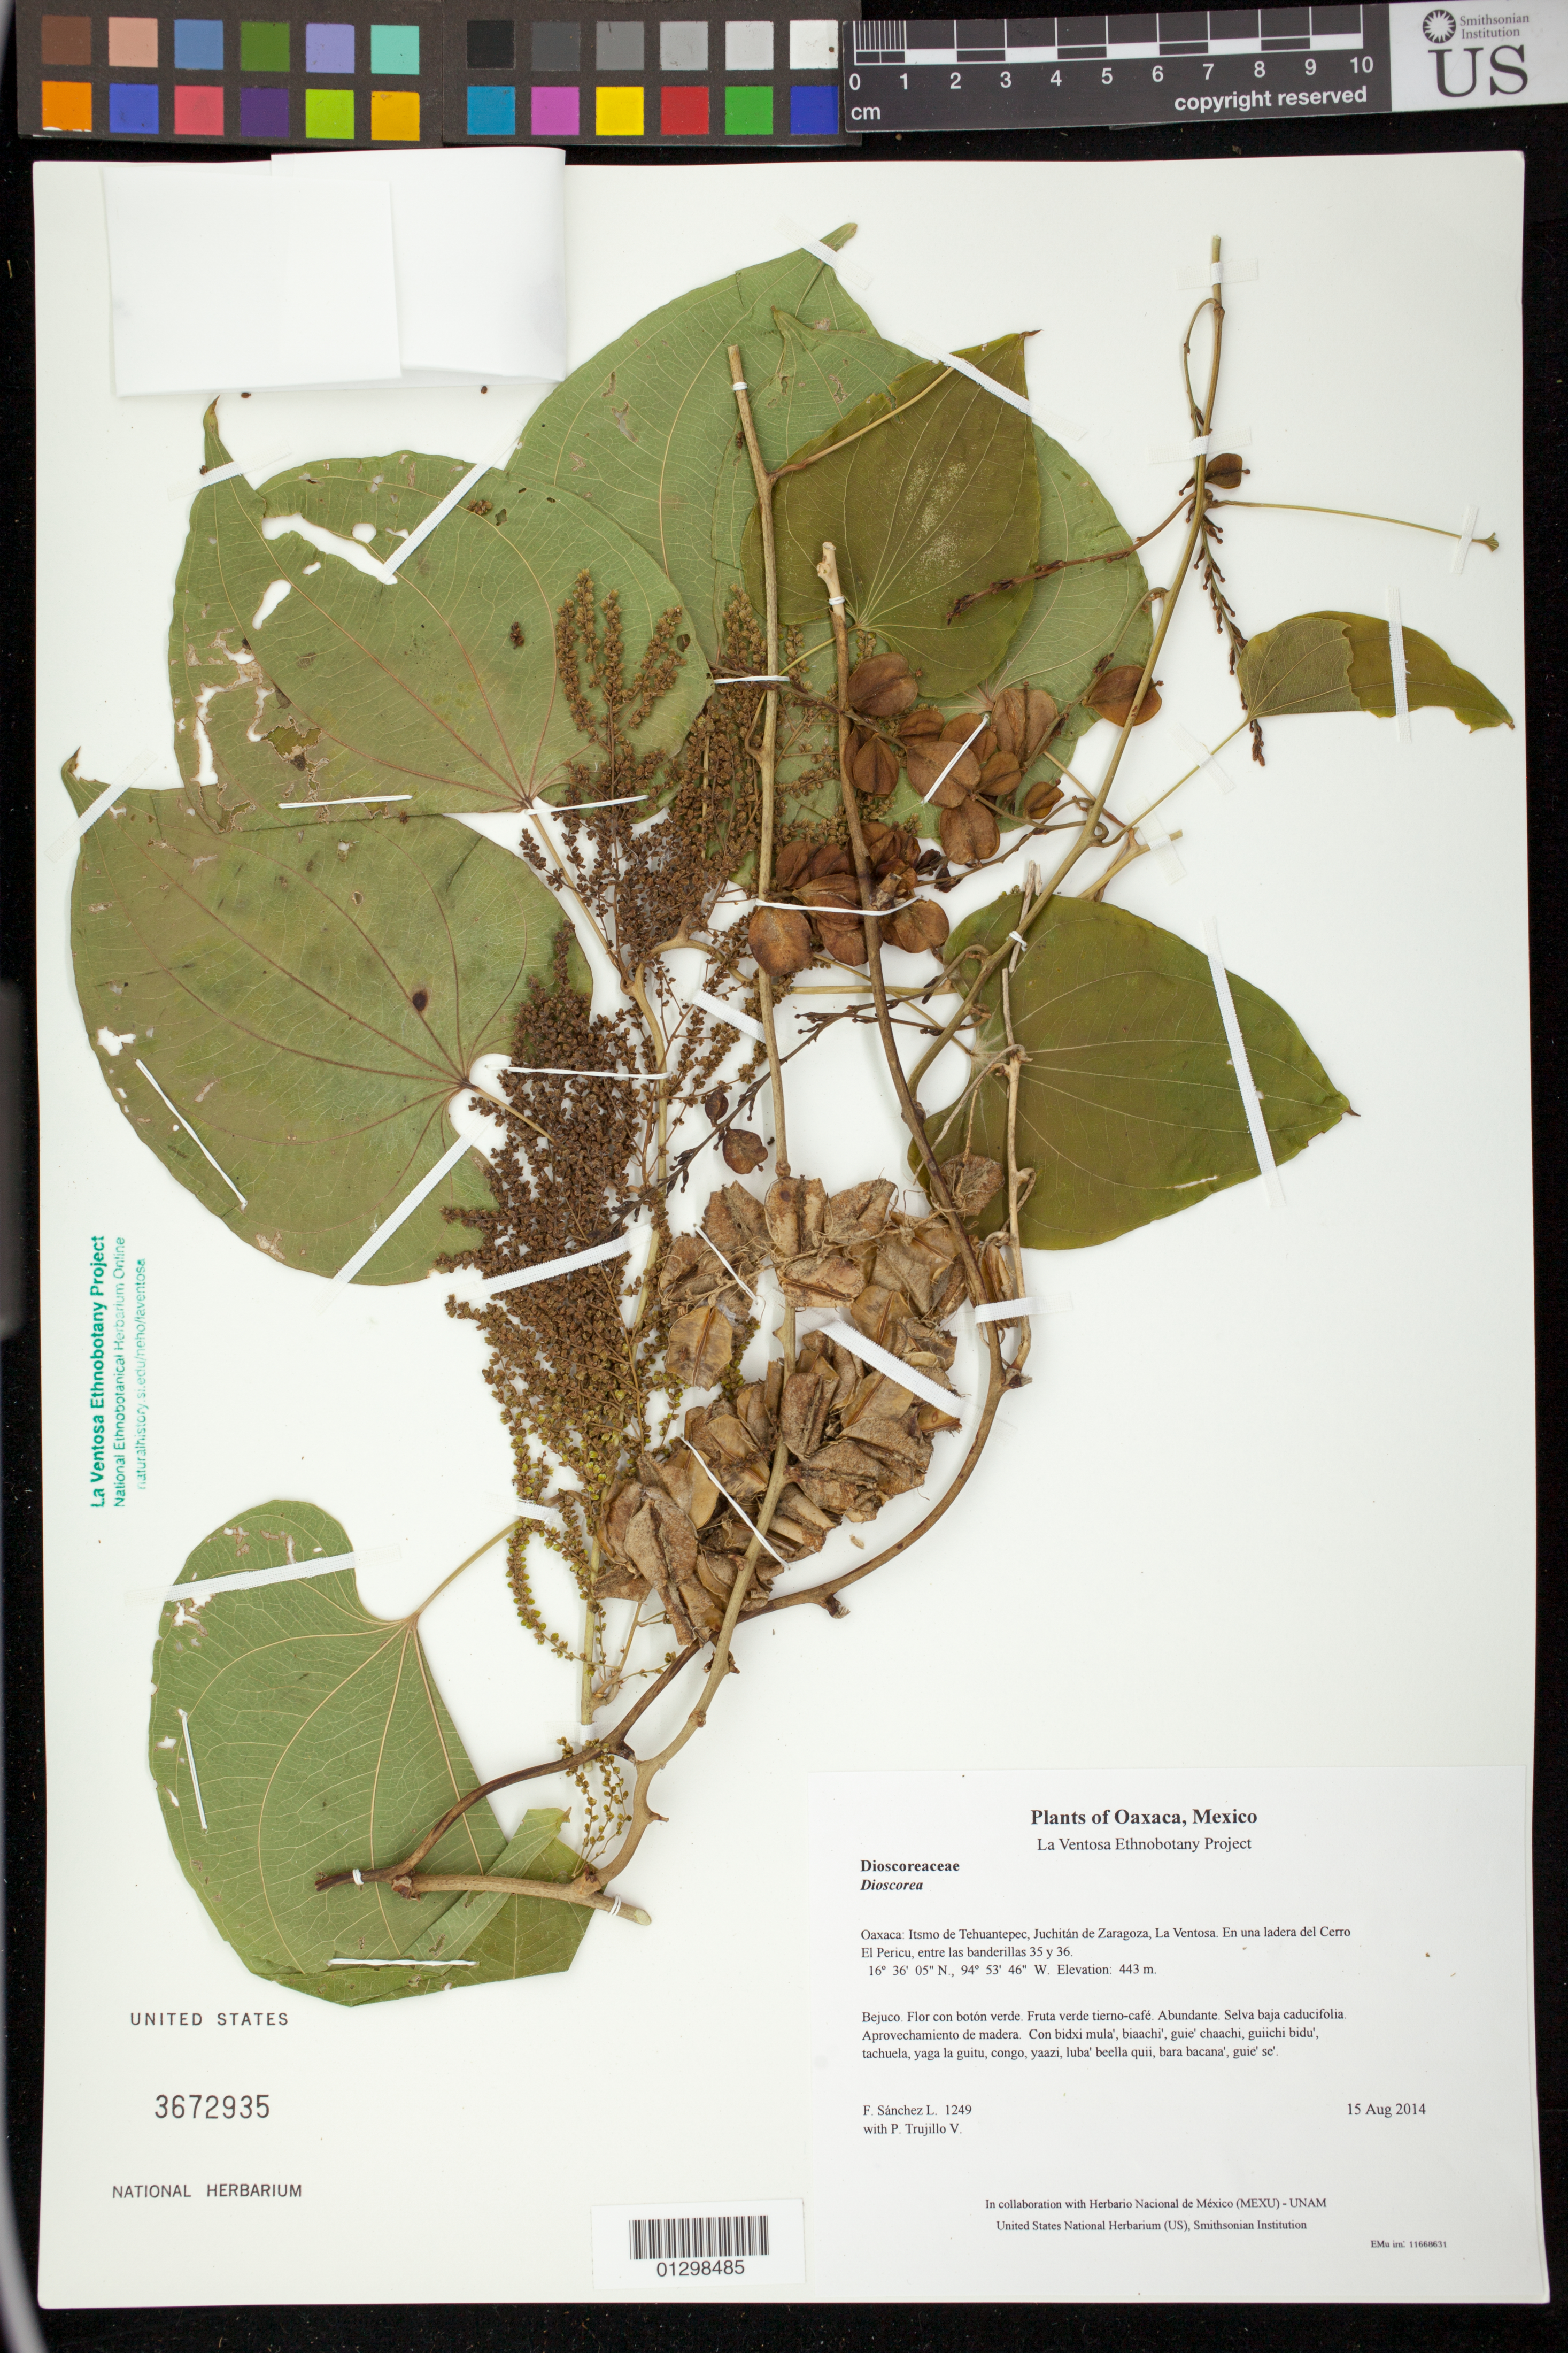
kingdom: Plantae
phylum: Tracheophyta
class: Liliopsida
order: Dioscoreales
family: Dioscoreaceae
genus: Dioscorea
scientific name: Dioscorea floribunda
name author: M. Martens & Galeotti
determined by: Téllez V., Oswaldo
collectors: F. Sánchez L. & P. Trujillo V.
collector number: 1249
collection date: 2014-08-15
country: Mexico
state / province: Oaxaca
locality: Itsmo de Tehuantepec, Juchitán de Zaragoza, La Ventosa. En una ladera del Cerro El Pericu, entre las banderillas 35 y 36.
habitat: Selva baja caducifolia. Aprovechamiento de madera.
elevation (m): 443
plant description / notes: MEXU, US; Luba'. Guie' mudu naga'. Cuaananaxhi naga' nari'ni-namuu. Stale.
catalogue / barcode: US 3672935